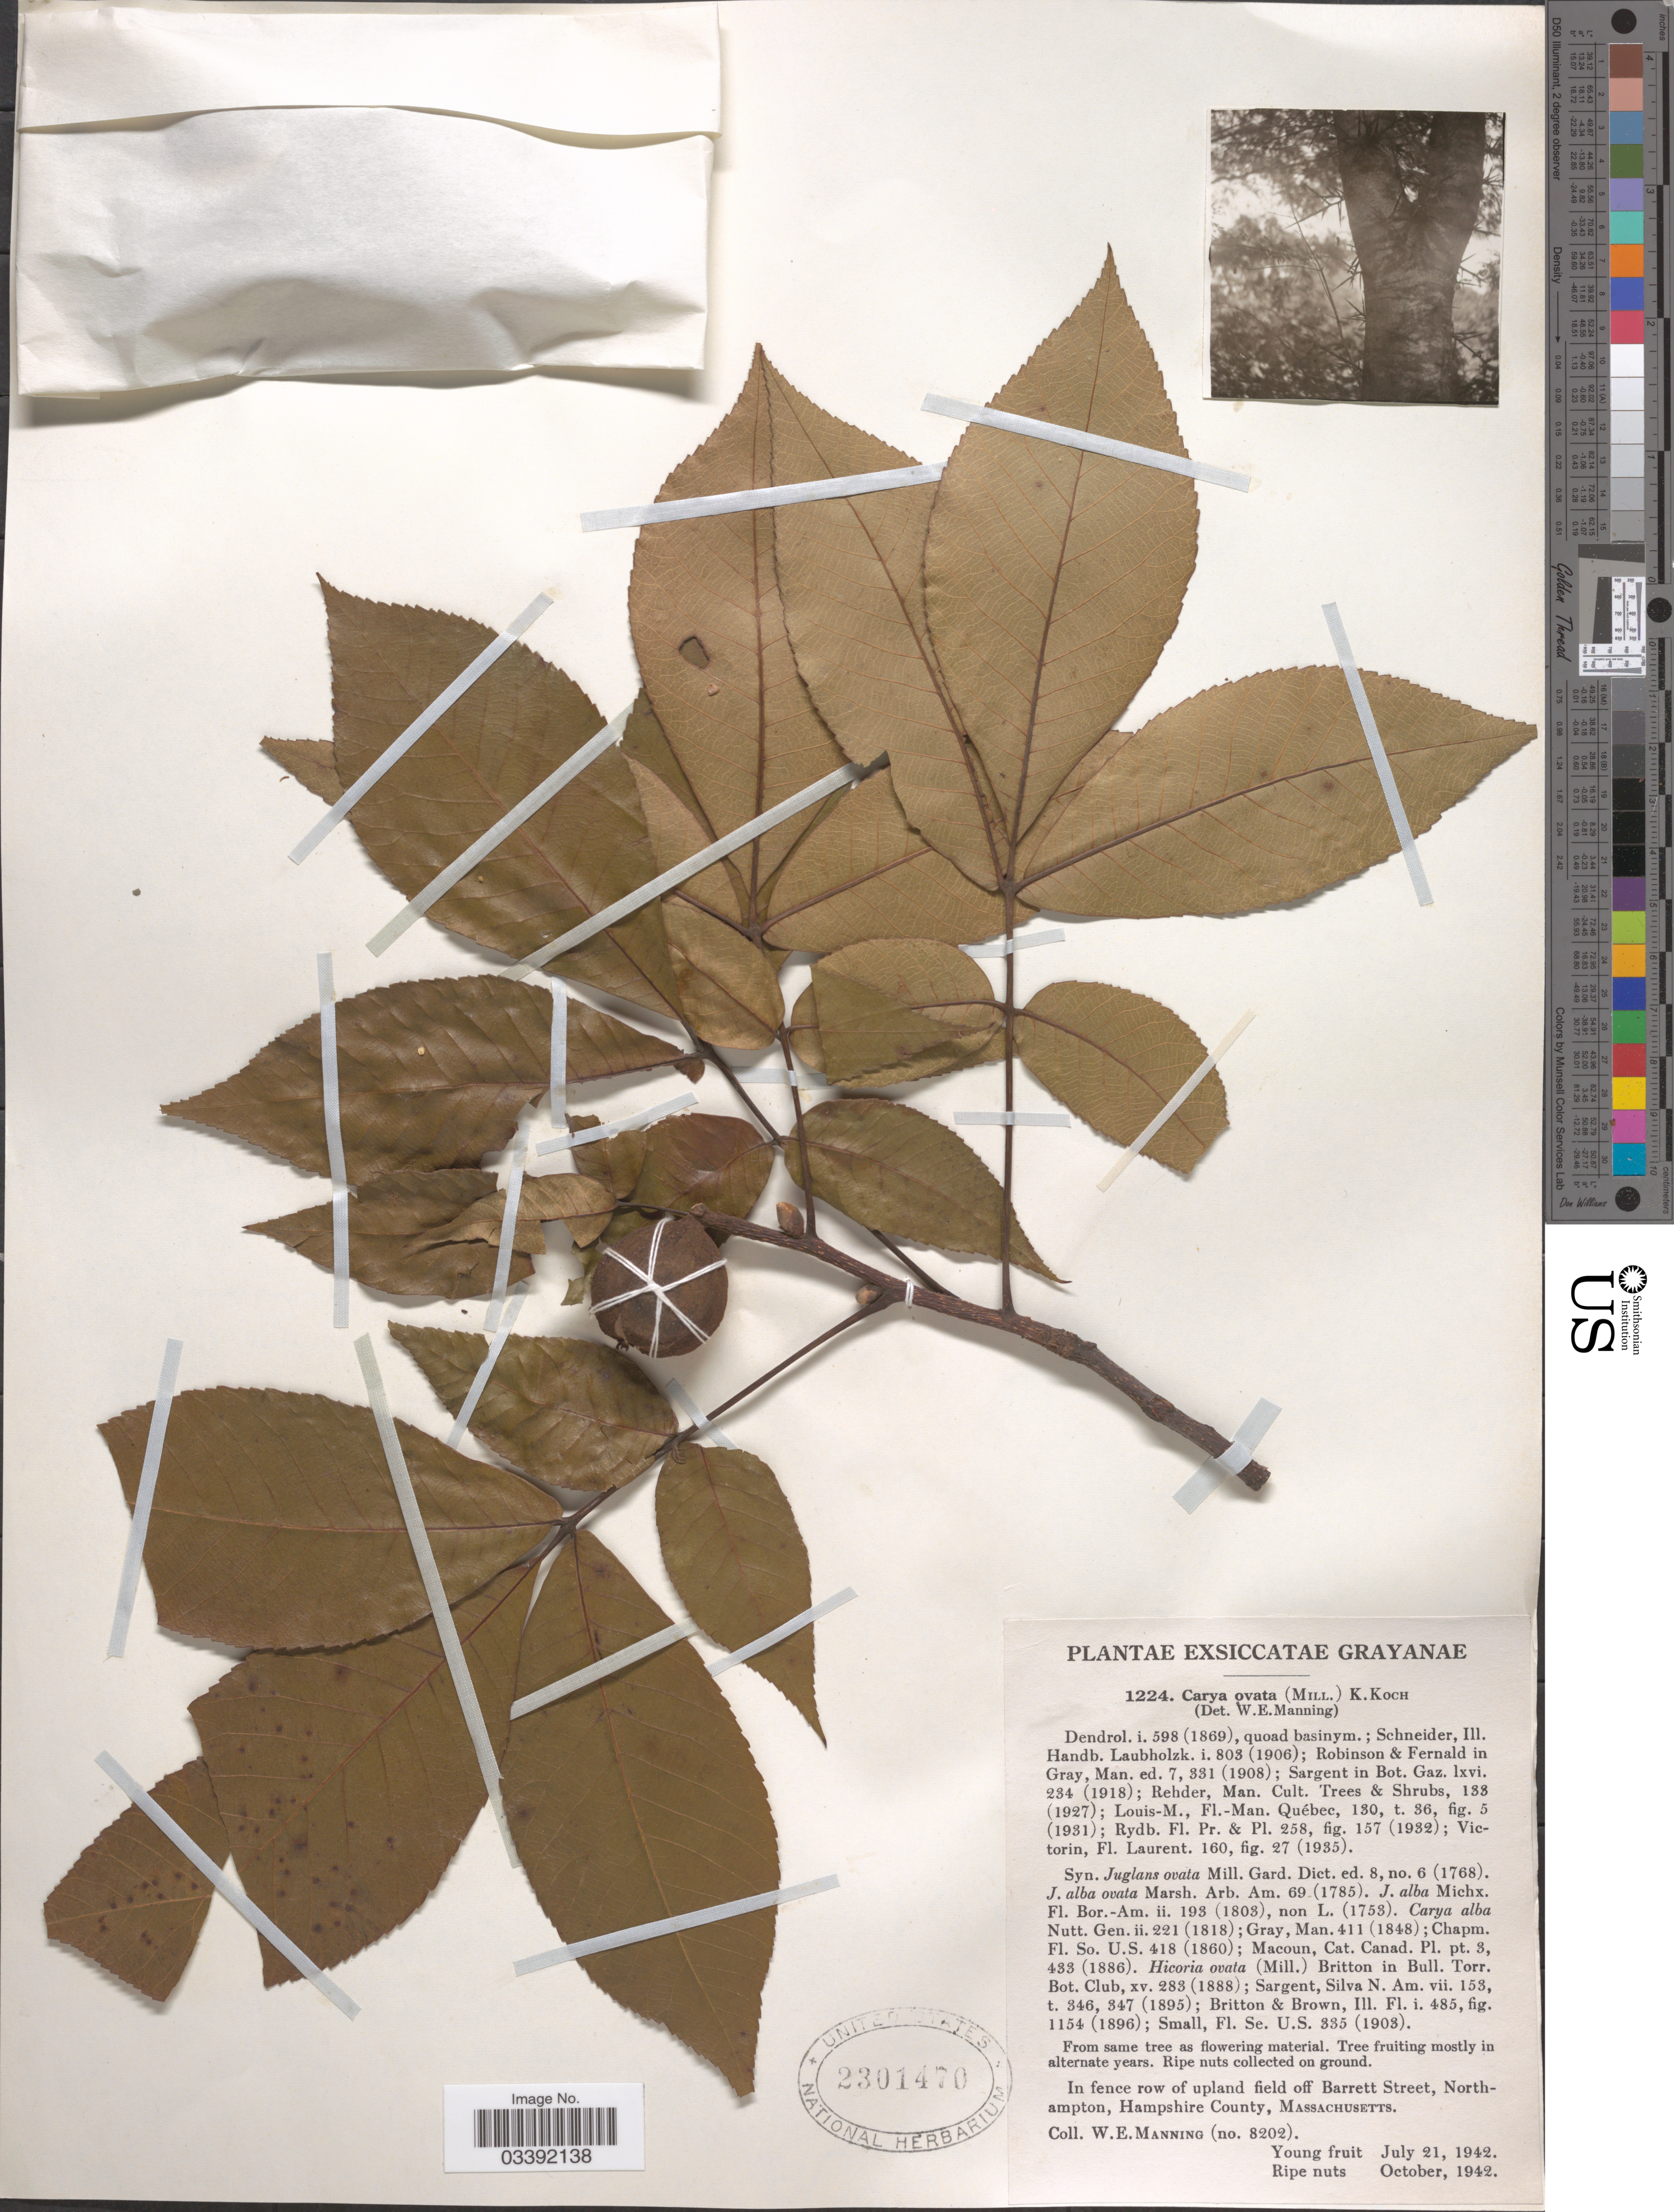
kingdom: Plantae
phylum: Tracheophyta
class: Magnoliopsida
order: Fagales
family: Juglandaceae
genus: Carya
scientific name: Carya ovata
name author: (Mill.) K. Koch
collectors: W. Manning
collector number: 8202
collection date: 1942-07-21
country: United States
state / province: Massachusetts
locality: In fence row of upland field off Barrett Street, Northampton, Hampshire County.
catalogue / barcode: US 2301470